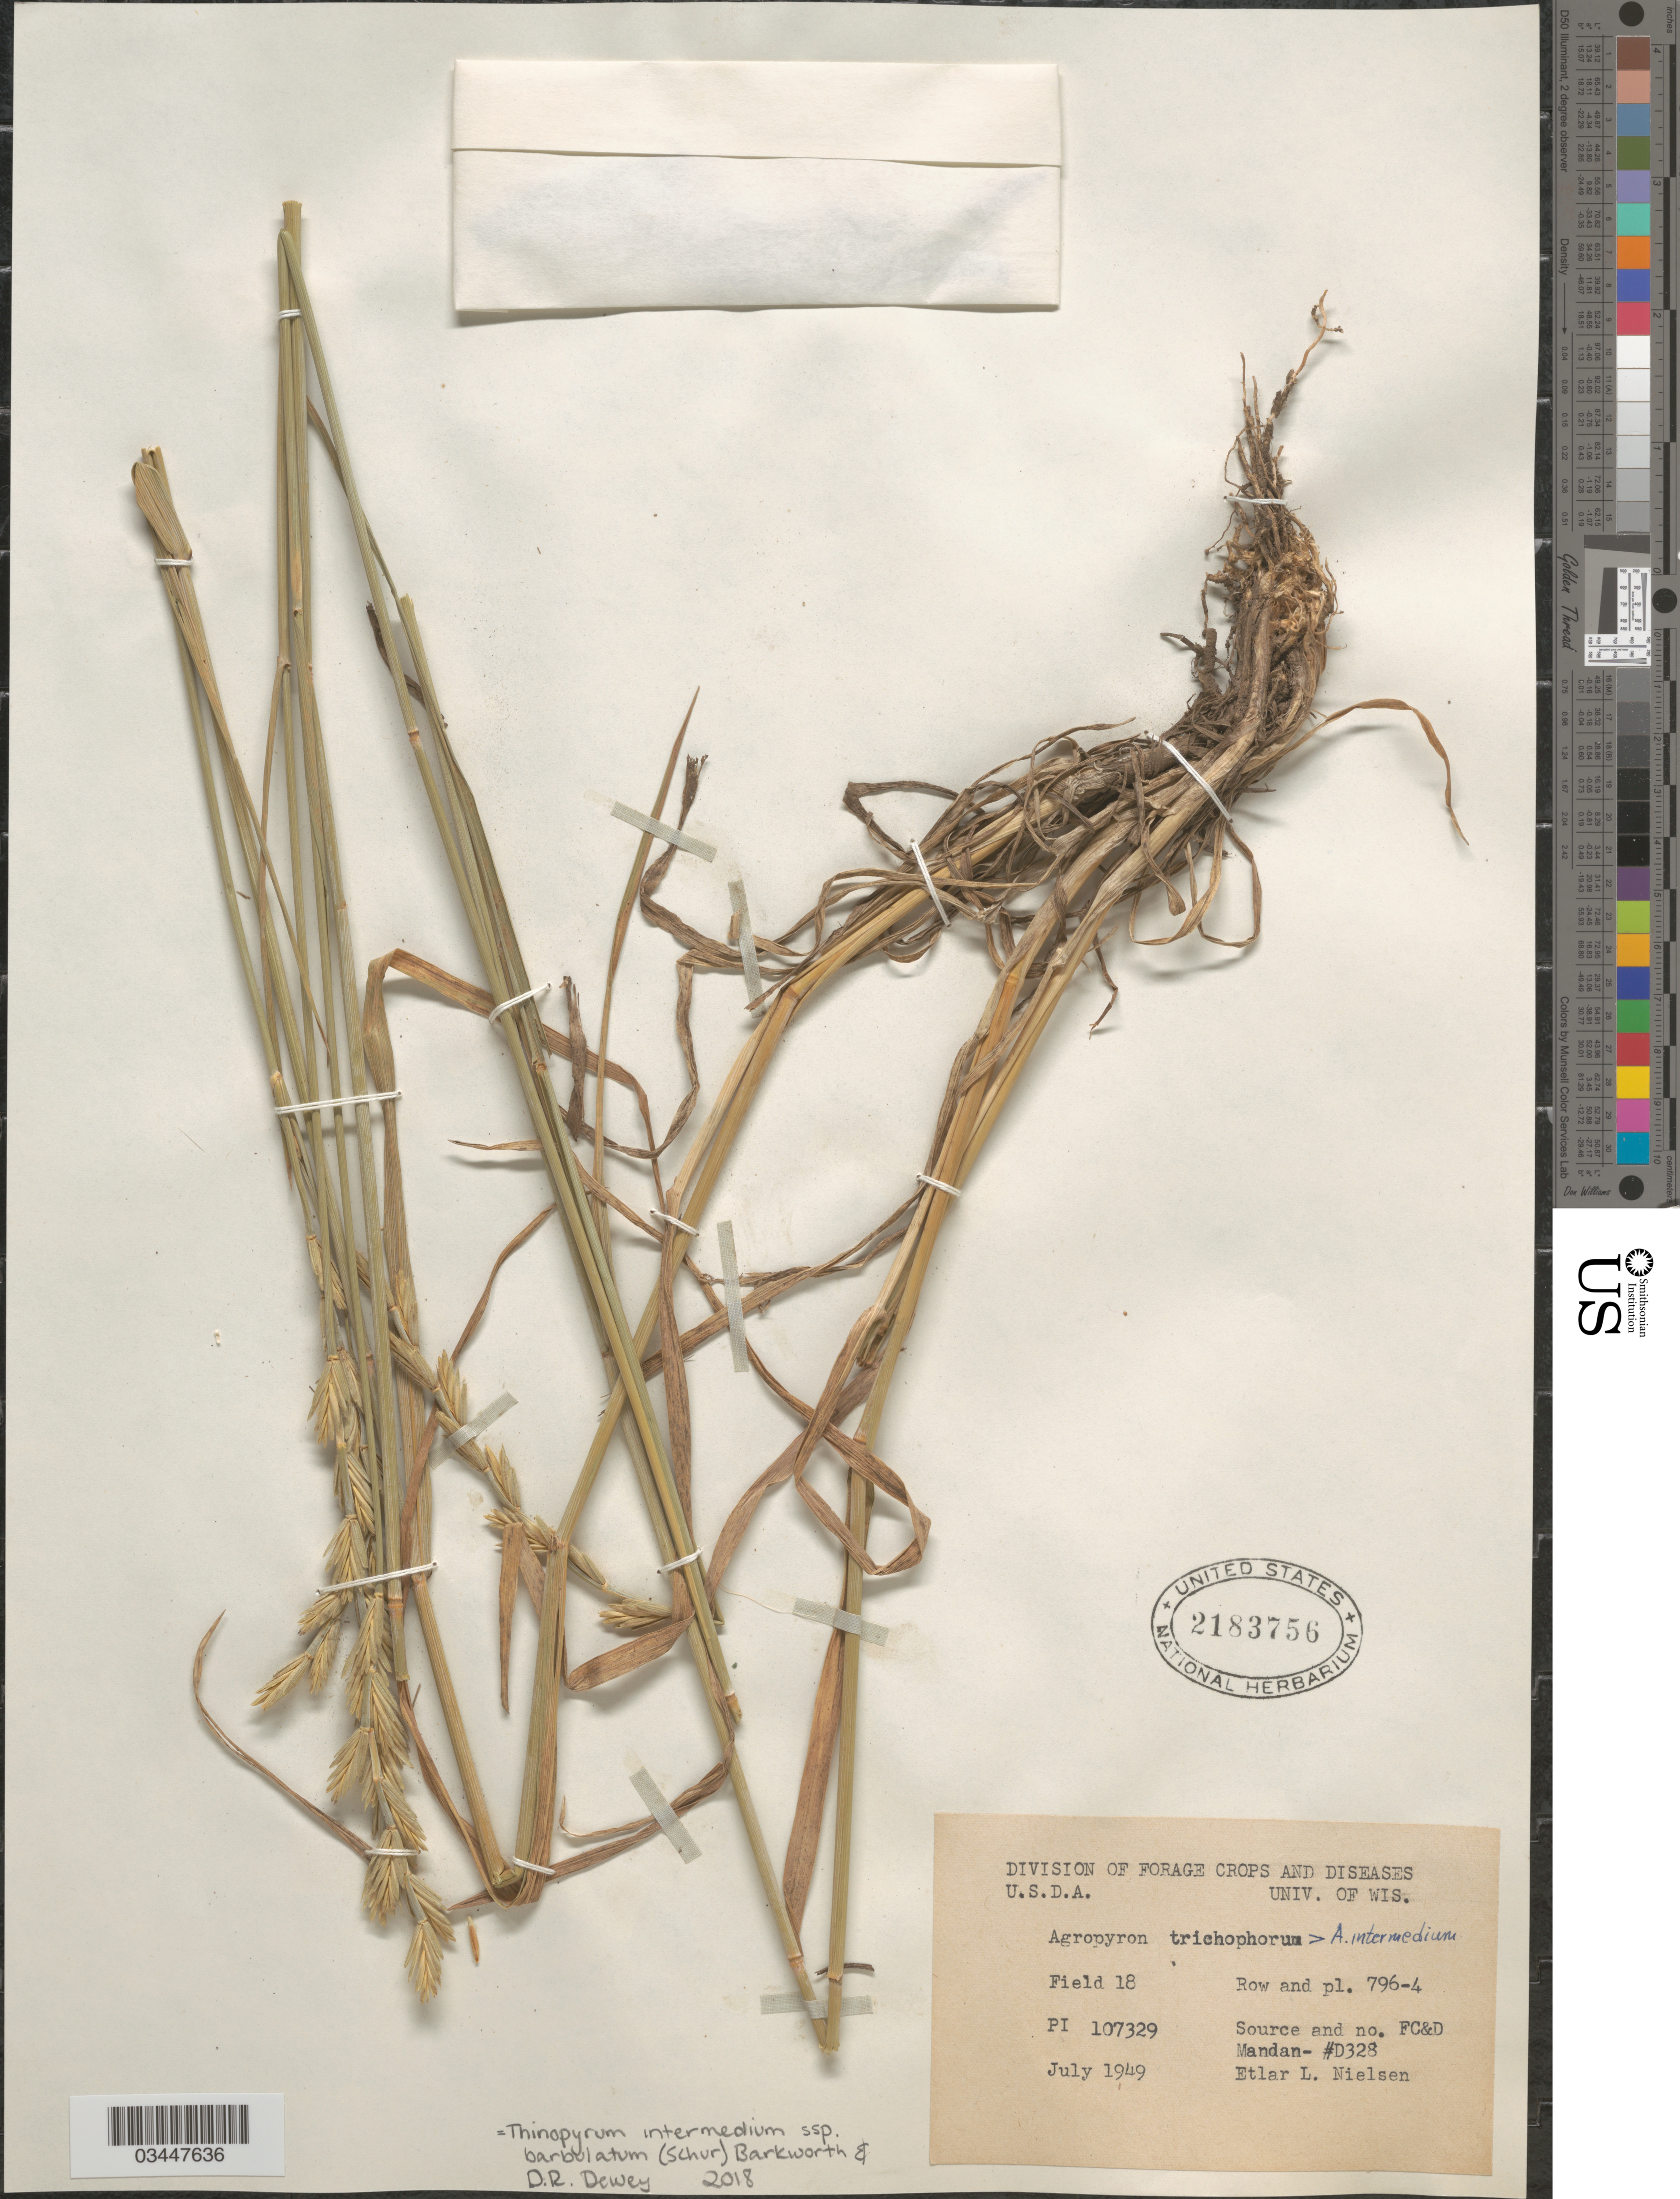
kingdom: Plantae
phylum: Tracheophyta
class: Liliopsida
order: Poales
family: Poaceae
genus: Thinopyrum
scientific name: Thinopyrum intermedium subsp. barbulatum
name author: (Schur) Barkworth & Dewey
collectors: E. L. Nielsen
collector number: PI107329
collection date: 1949-07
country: United States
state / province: Washington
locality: Field 18. Row and pl. 796-4.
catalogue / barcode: US 2183756